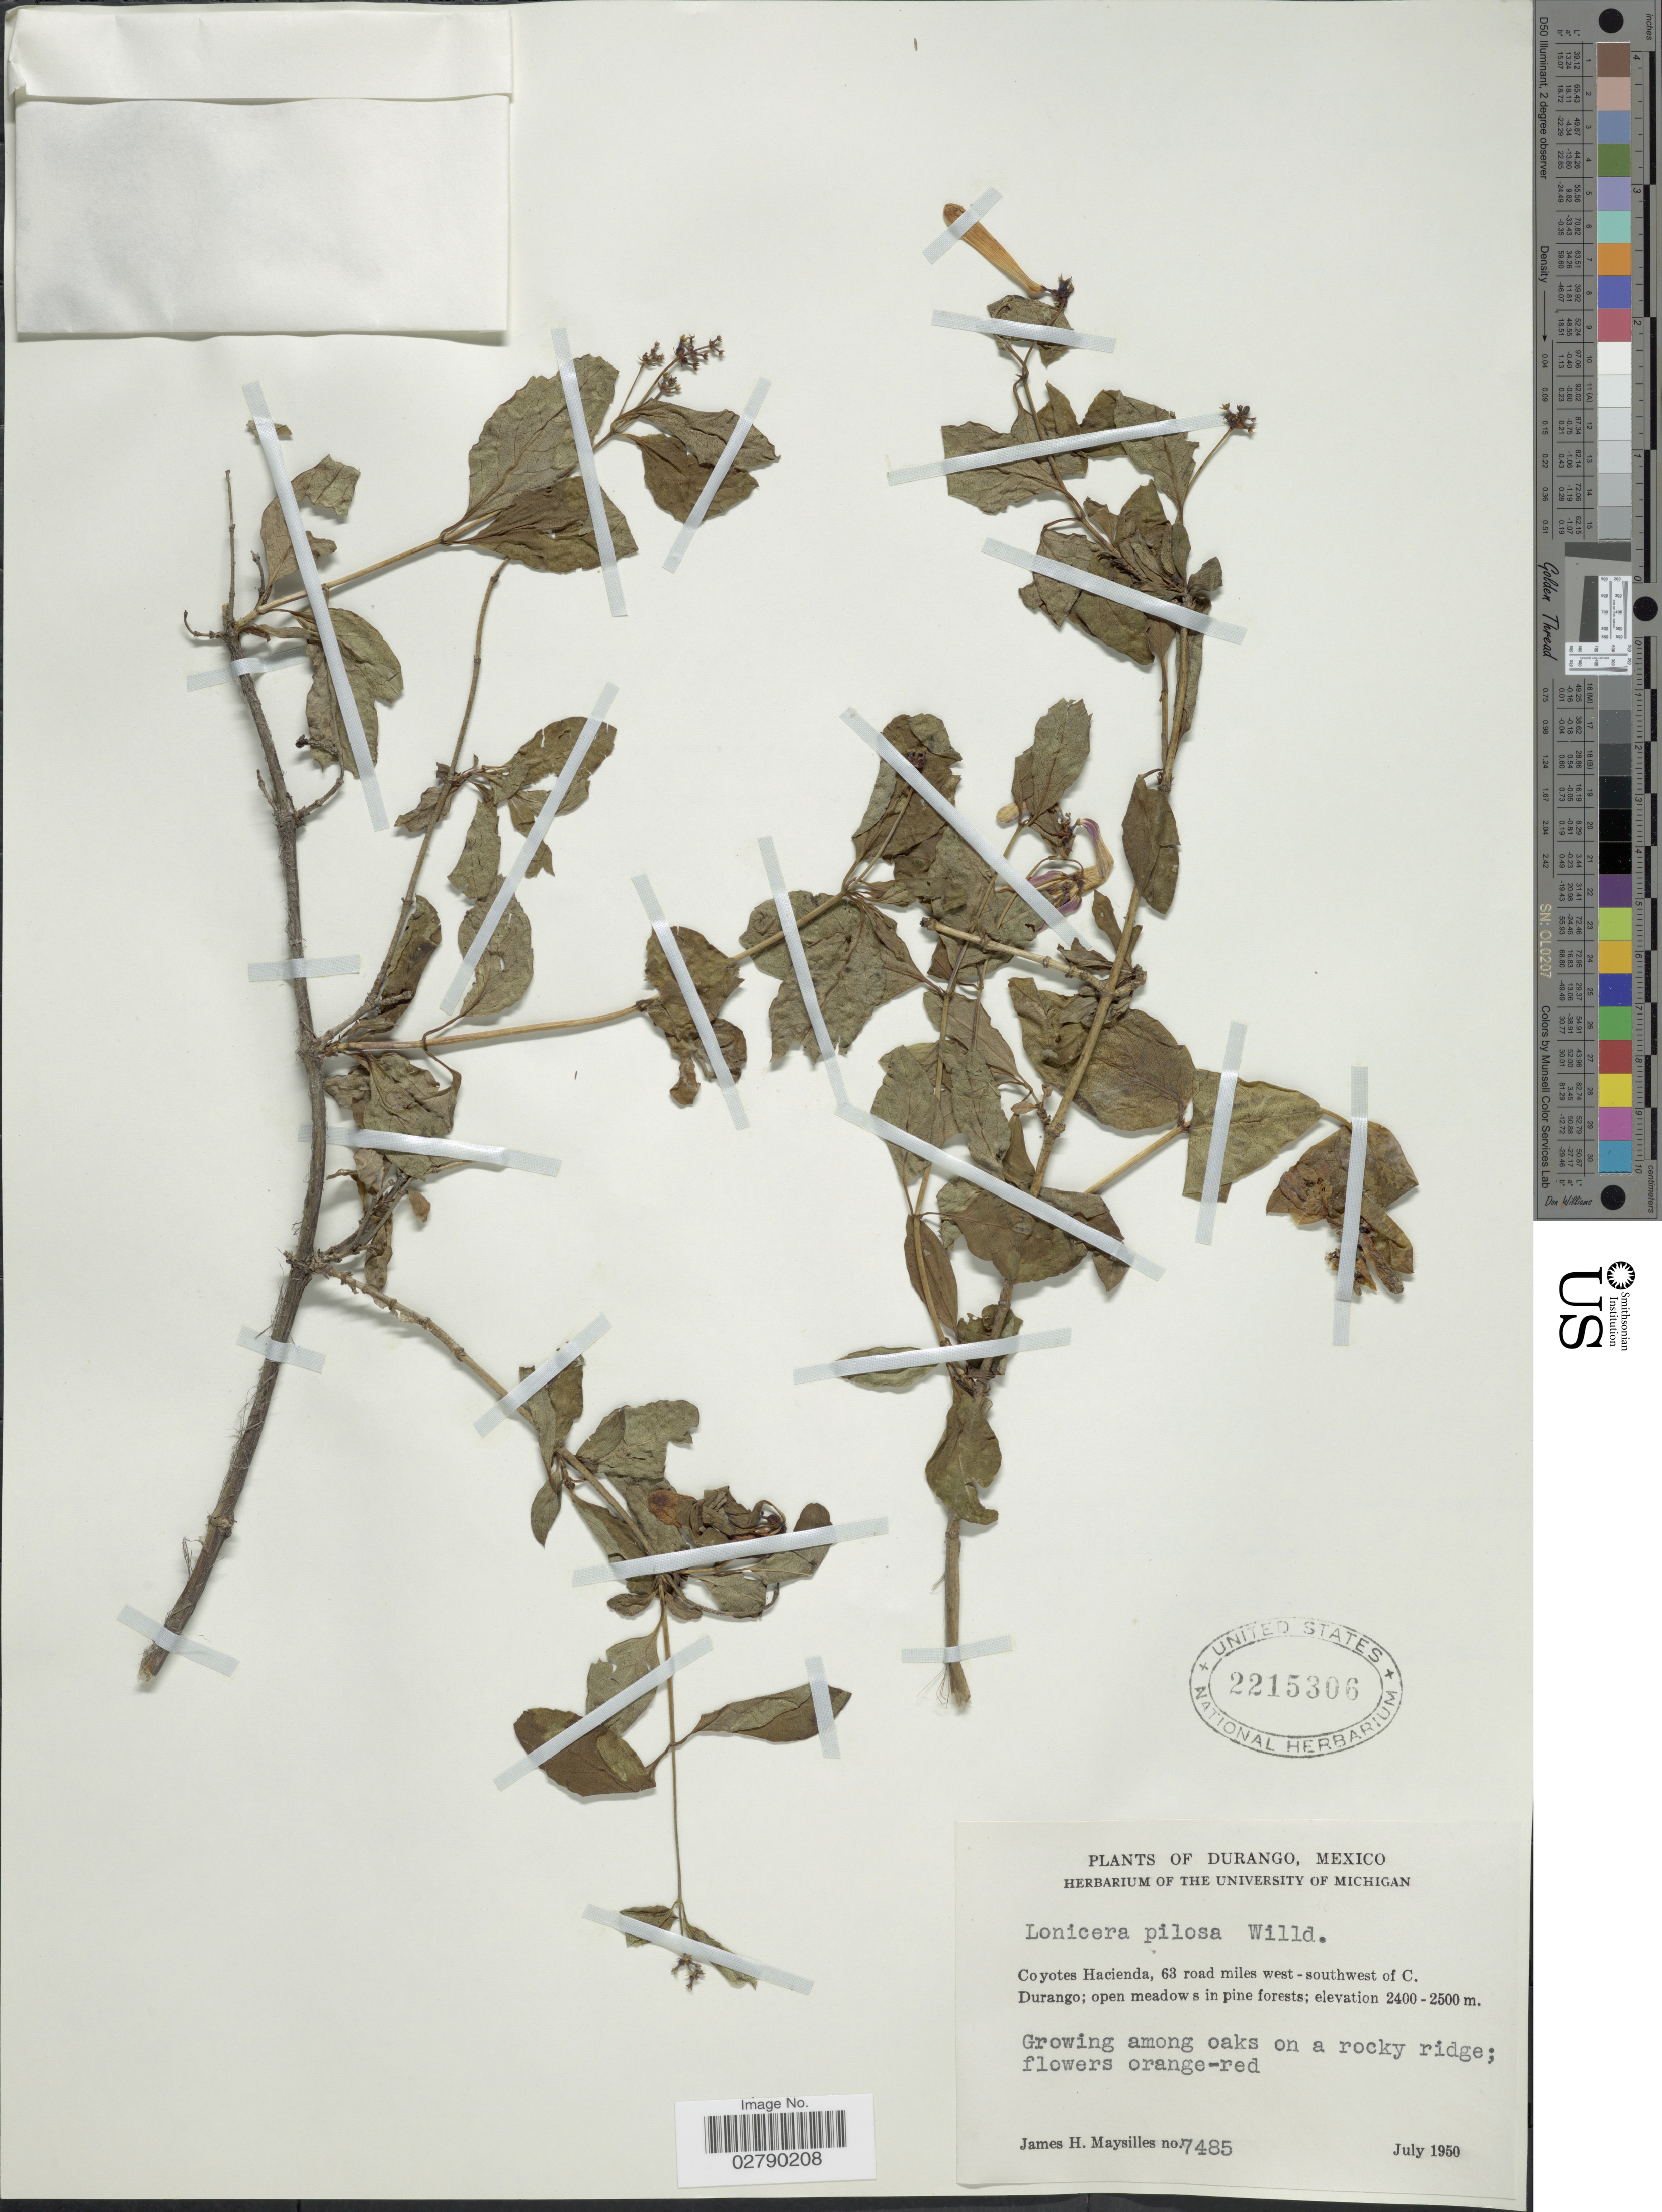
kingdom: Plantae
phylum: Tracheophyta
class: Magnoliopsida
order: Dipsacales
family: Caprifoliaceae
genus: Lonicera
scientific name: Lonicera pilosa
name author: Willd. ex Kunth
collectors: J. Maysilles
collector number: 7485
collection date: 1950-07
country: Mexico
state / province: Durango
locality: Coyotes Hacienda, 63 road miles west - southwest of C. Durango.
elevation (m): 2400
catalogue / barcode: US 2215306